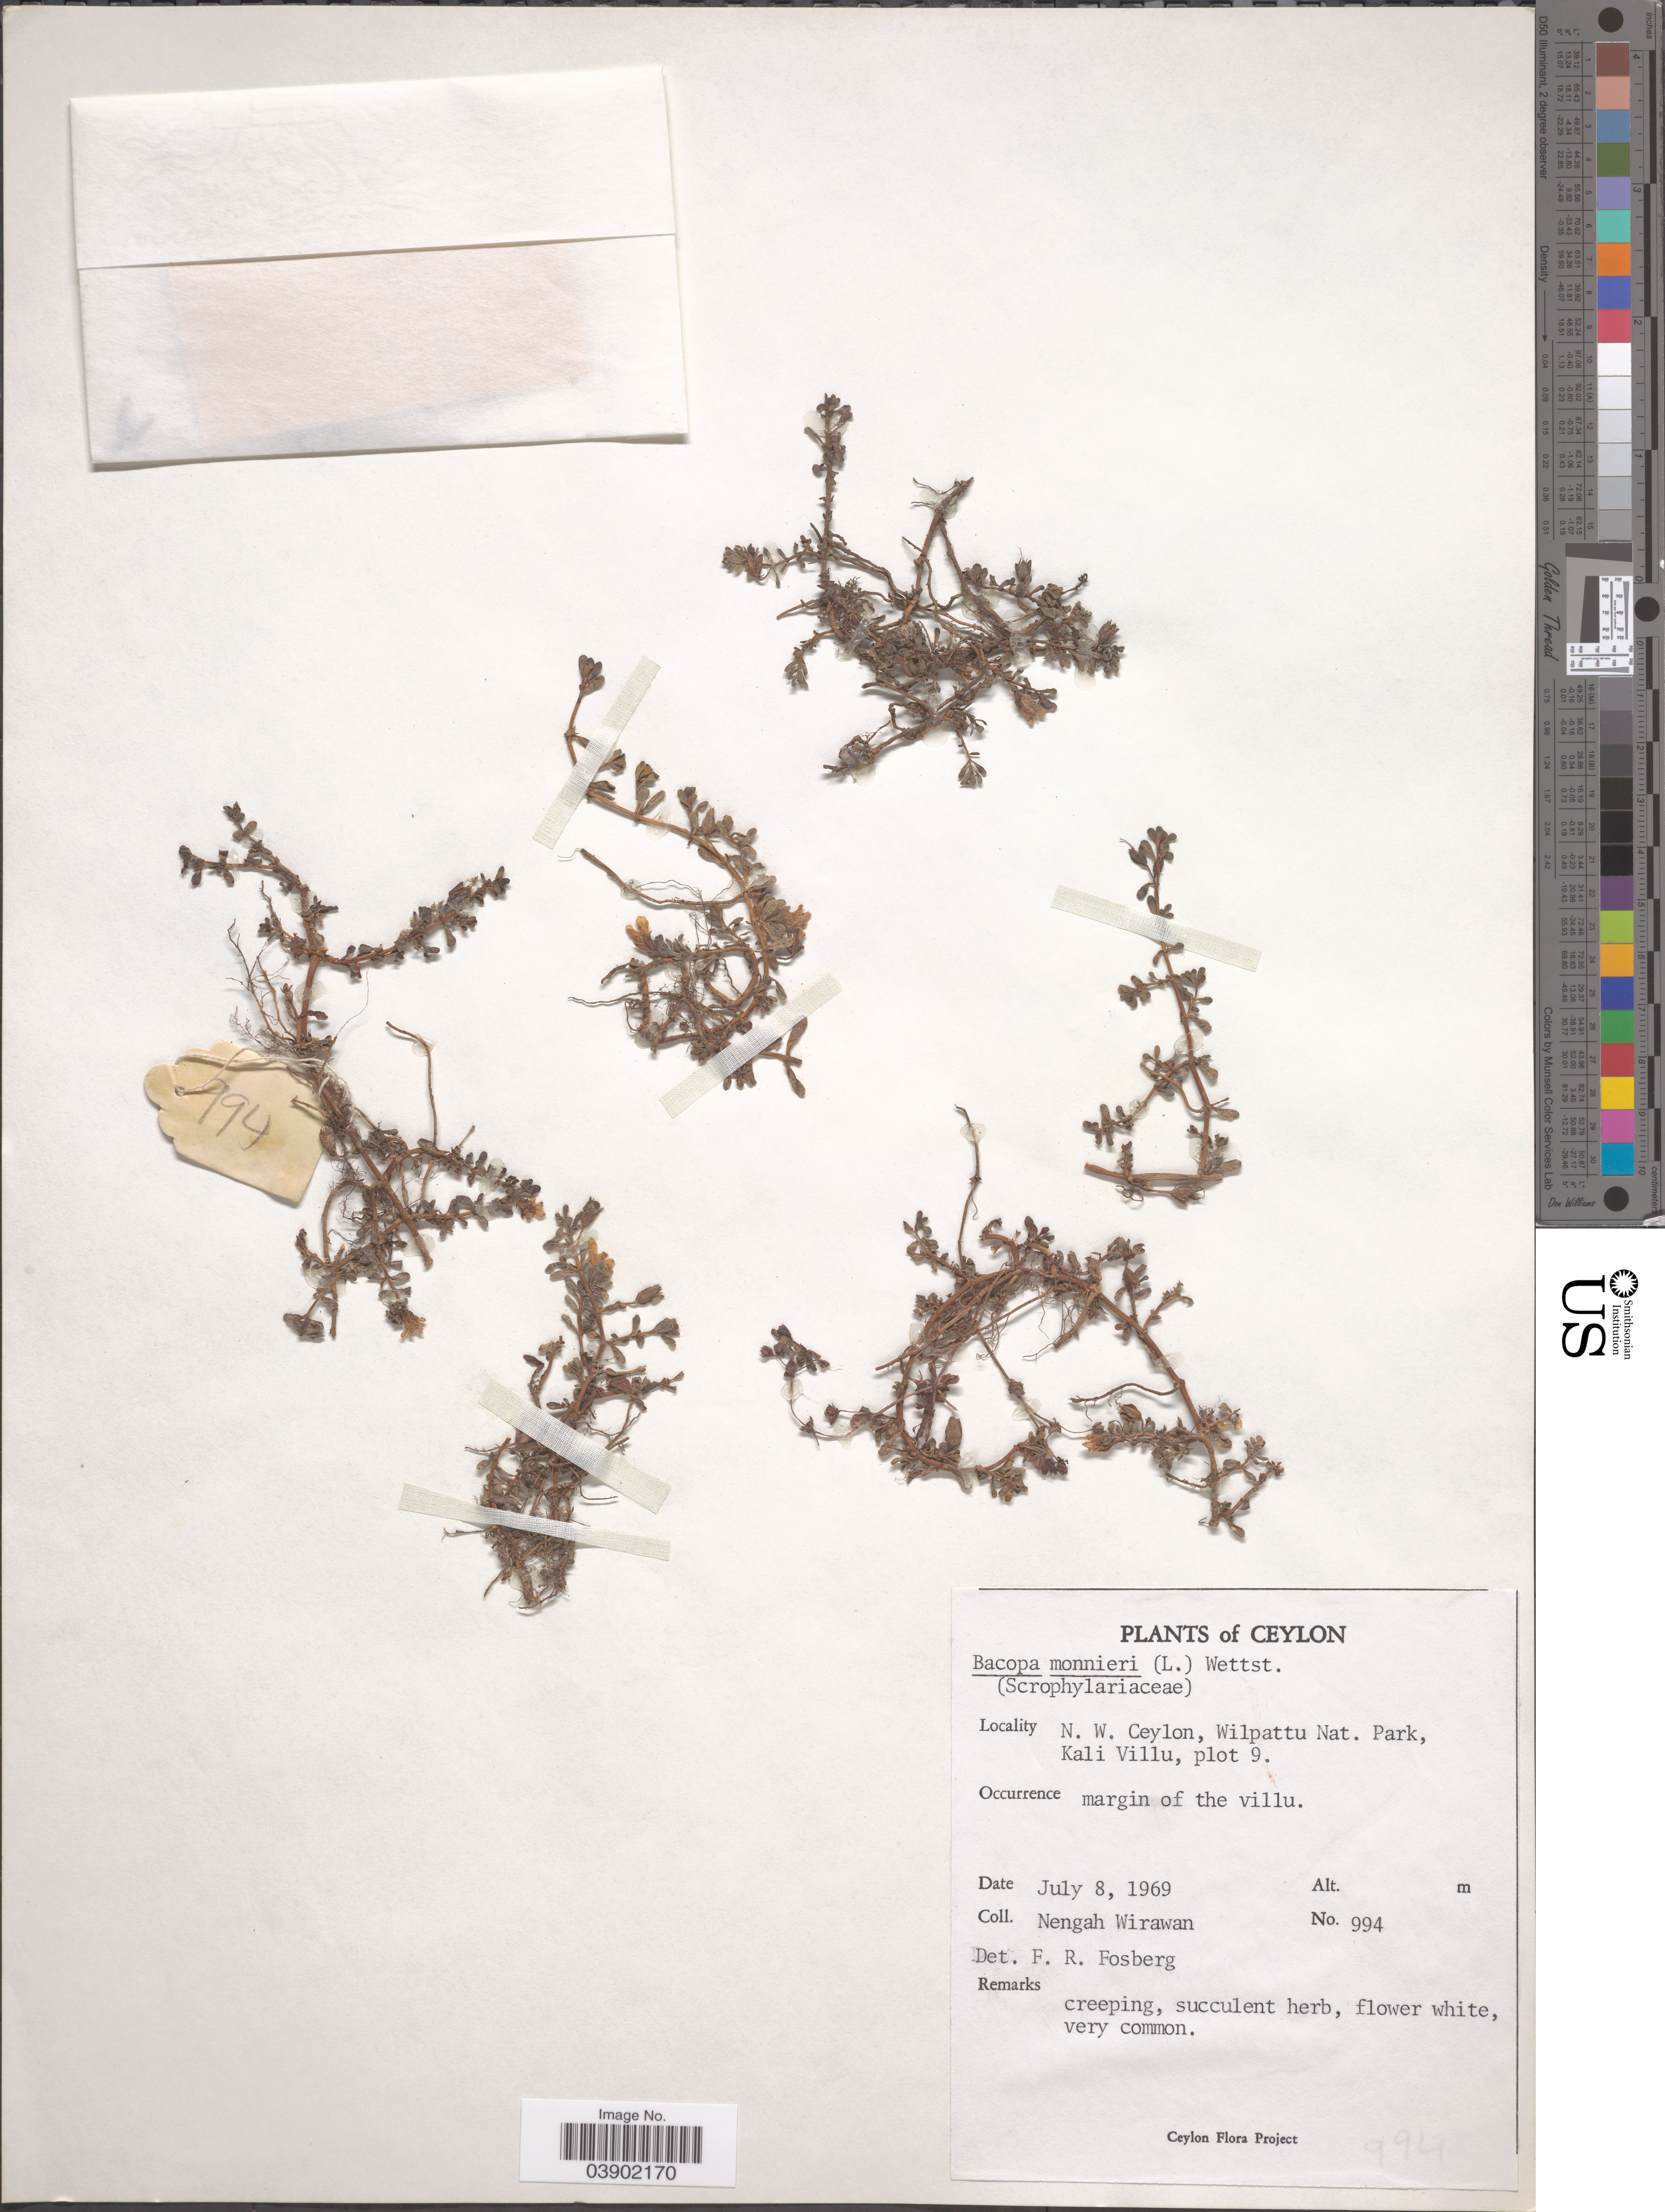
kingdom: Plantae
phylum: Tracheophyta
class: Magnoliopsida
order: Lamiales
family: Plantaginaceae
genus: Bacopa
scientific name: Bacopa monnieri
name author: (L.) Wettst.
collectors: N. Wirawan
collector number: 994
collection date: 1969-07-08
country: Sri Lanka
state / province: North Western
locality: Ceylon. N. W. Ceylon, Wilpattu Nat. Park, Kali Villu, plot 9.